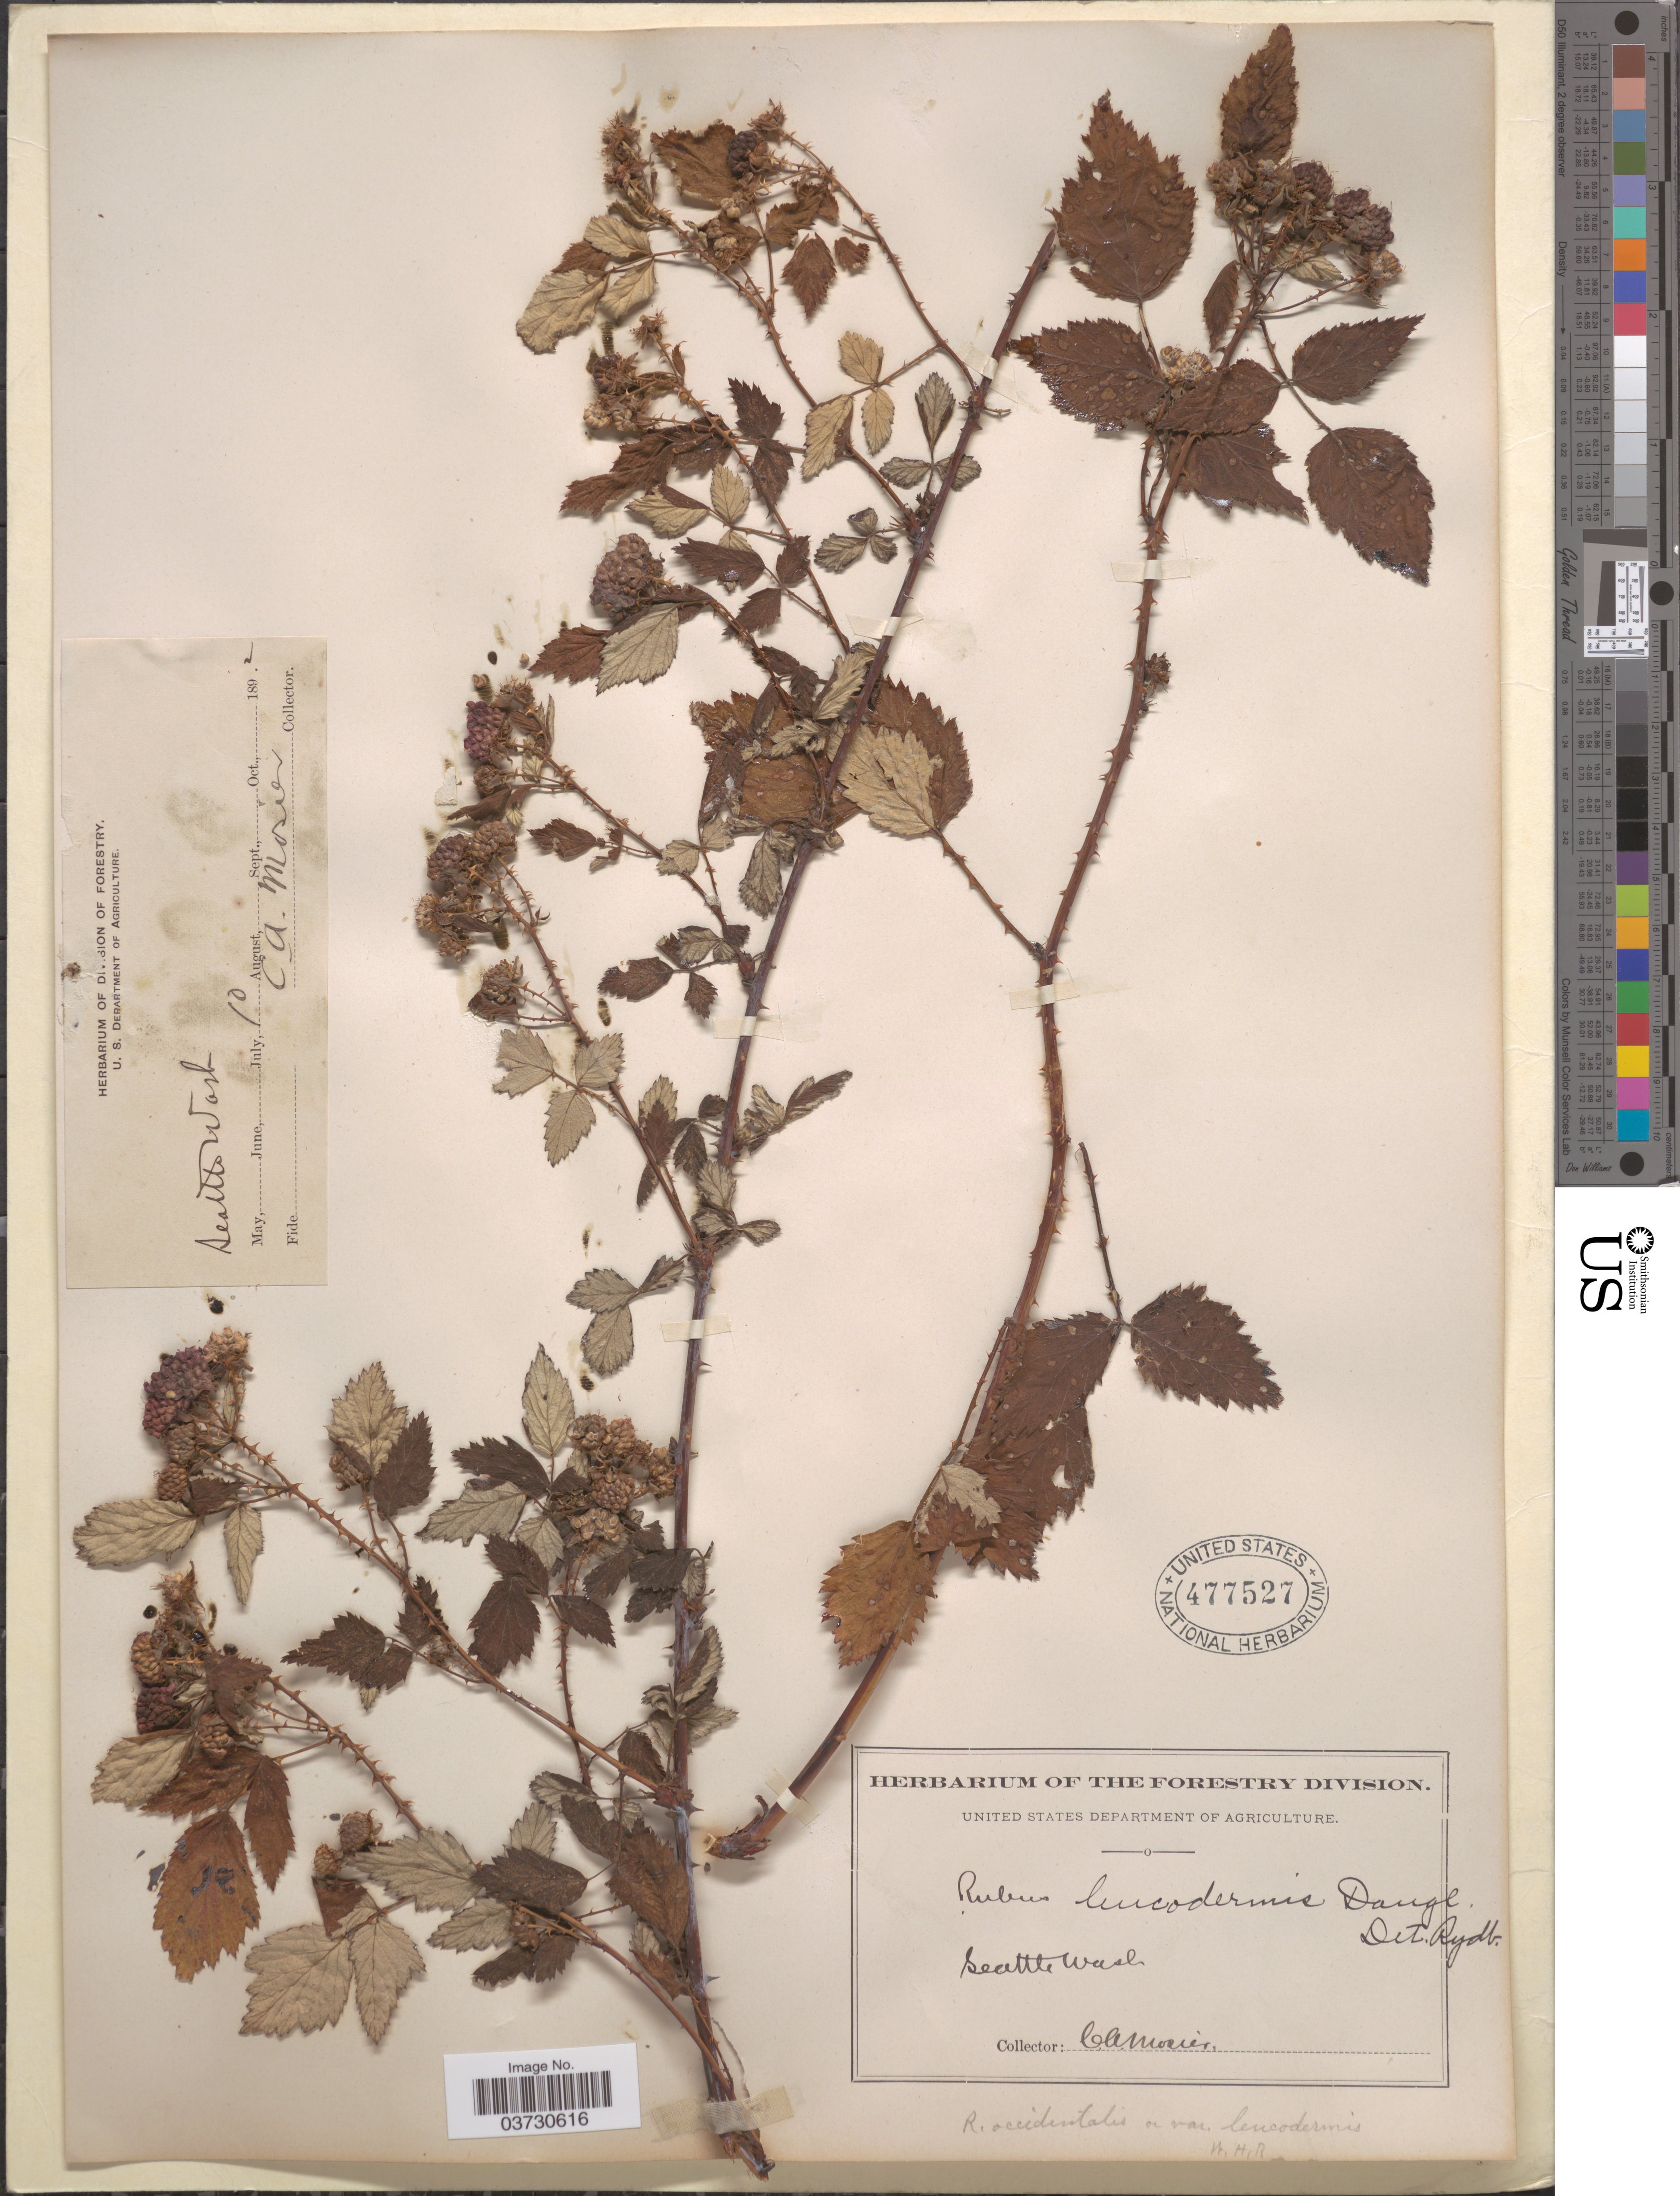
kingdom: Plantae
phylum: Tracheophyta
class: Magnoliopsida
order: Rosales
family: Rosaceae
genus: Rubus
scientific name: Rubus leucodermis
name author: Douglas ex Torr. & A. Gray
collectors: C. A. Mosier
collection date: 1892-07-10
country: United States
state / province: Washington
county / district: King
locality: Seattle.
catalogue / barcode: US 477527